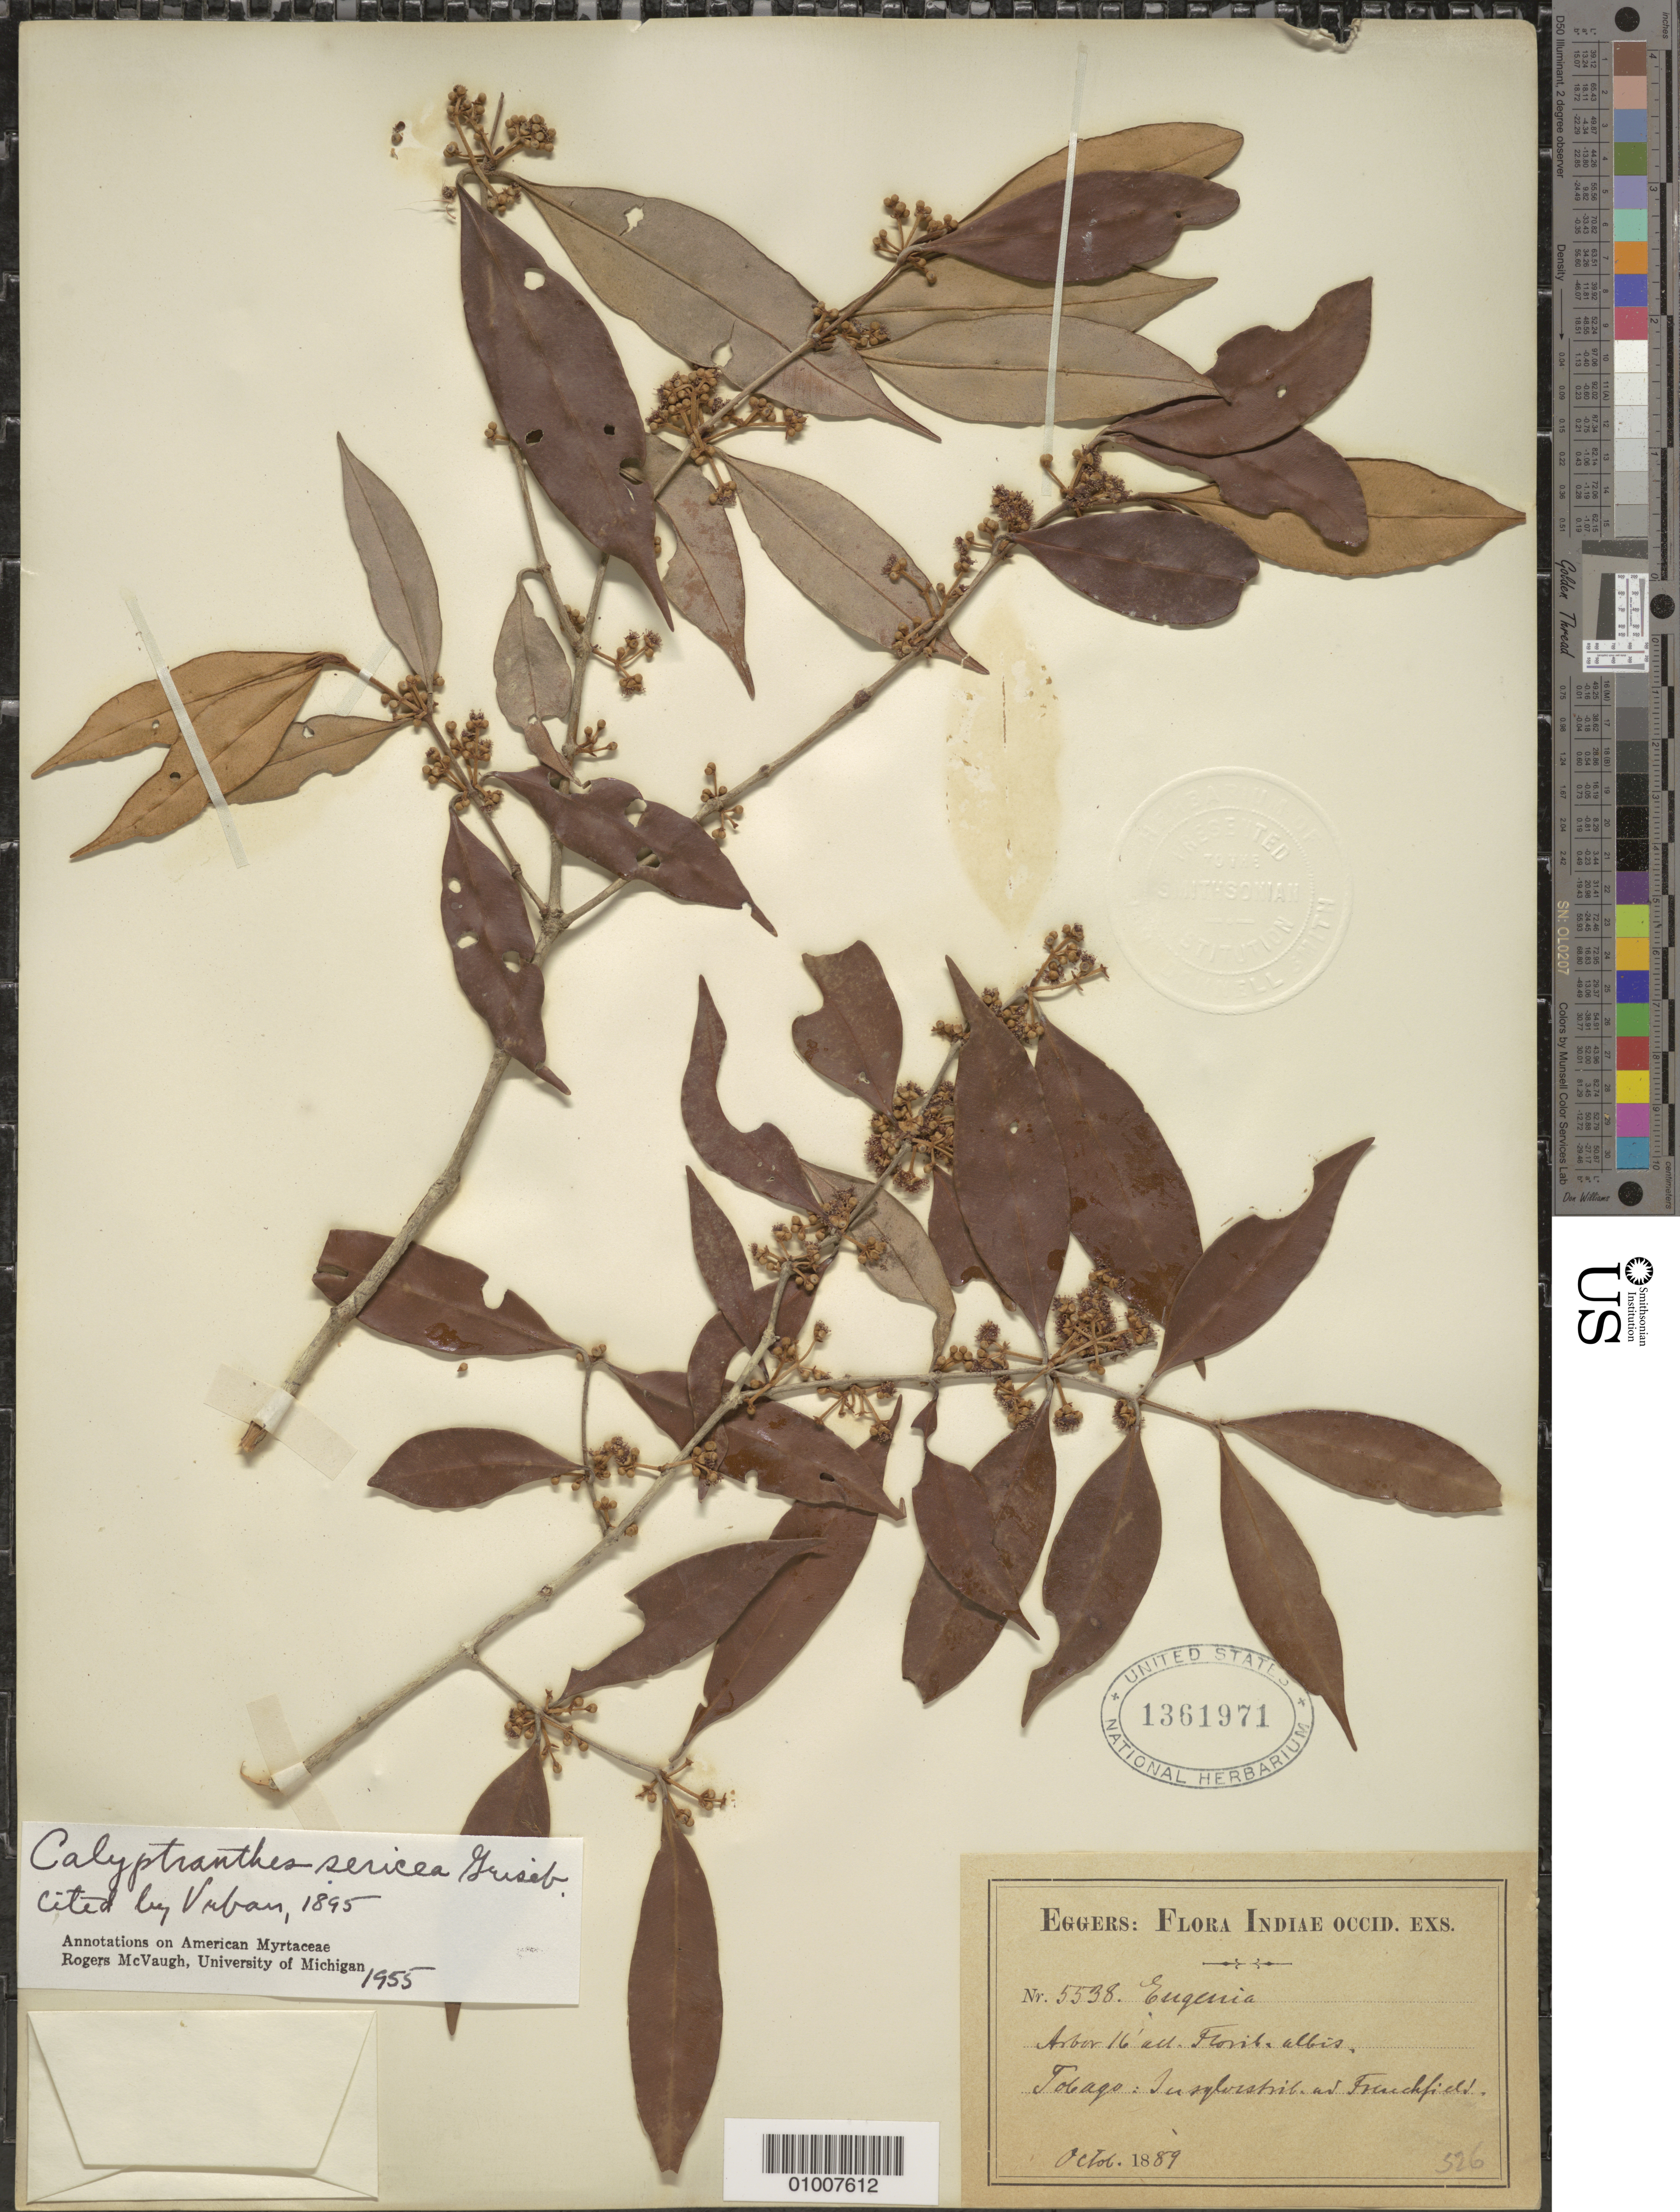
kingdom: Plantae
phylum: Tracheophyta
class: Magnoliopsida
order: Myrtales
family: Myrtaceae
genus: Myrcia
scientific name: Myrcia fasciculata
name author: (O. Berg) K. Campbell & K. Samra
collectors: H. F. A. von Eggers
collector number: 5538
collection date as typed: Oct 1889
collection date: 1889-10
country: Trinidad and Tobago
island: Tobago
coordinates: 0 N, 0 E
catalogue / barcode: US 1361971